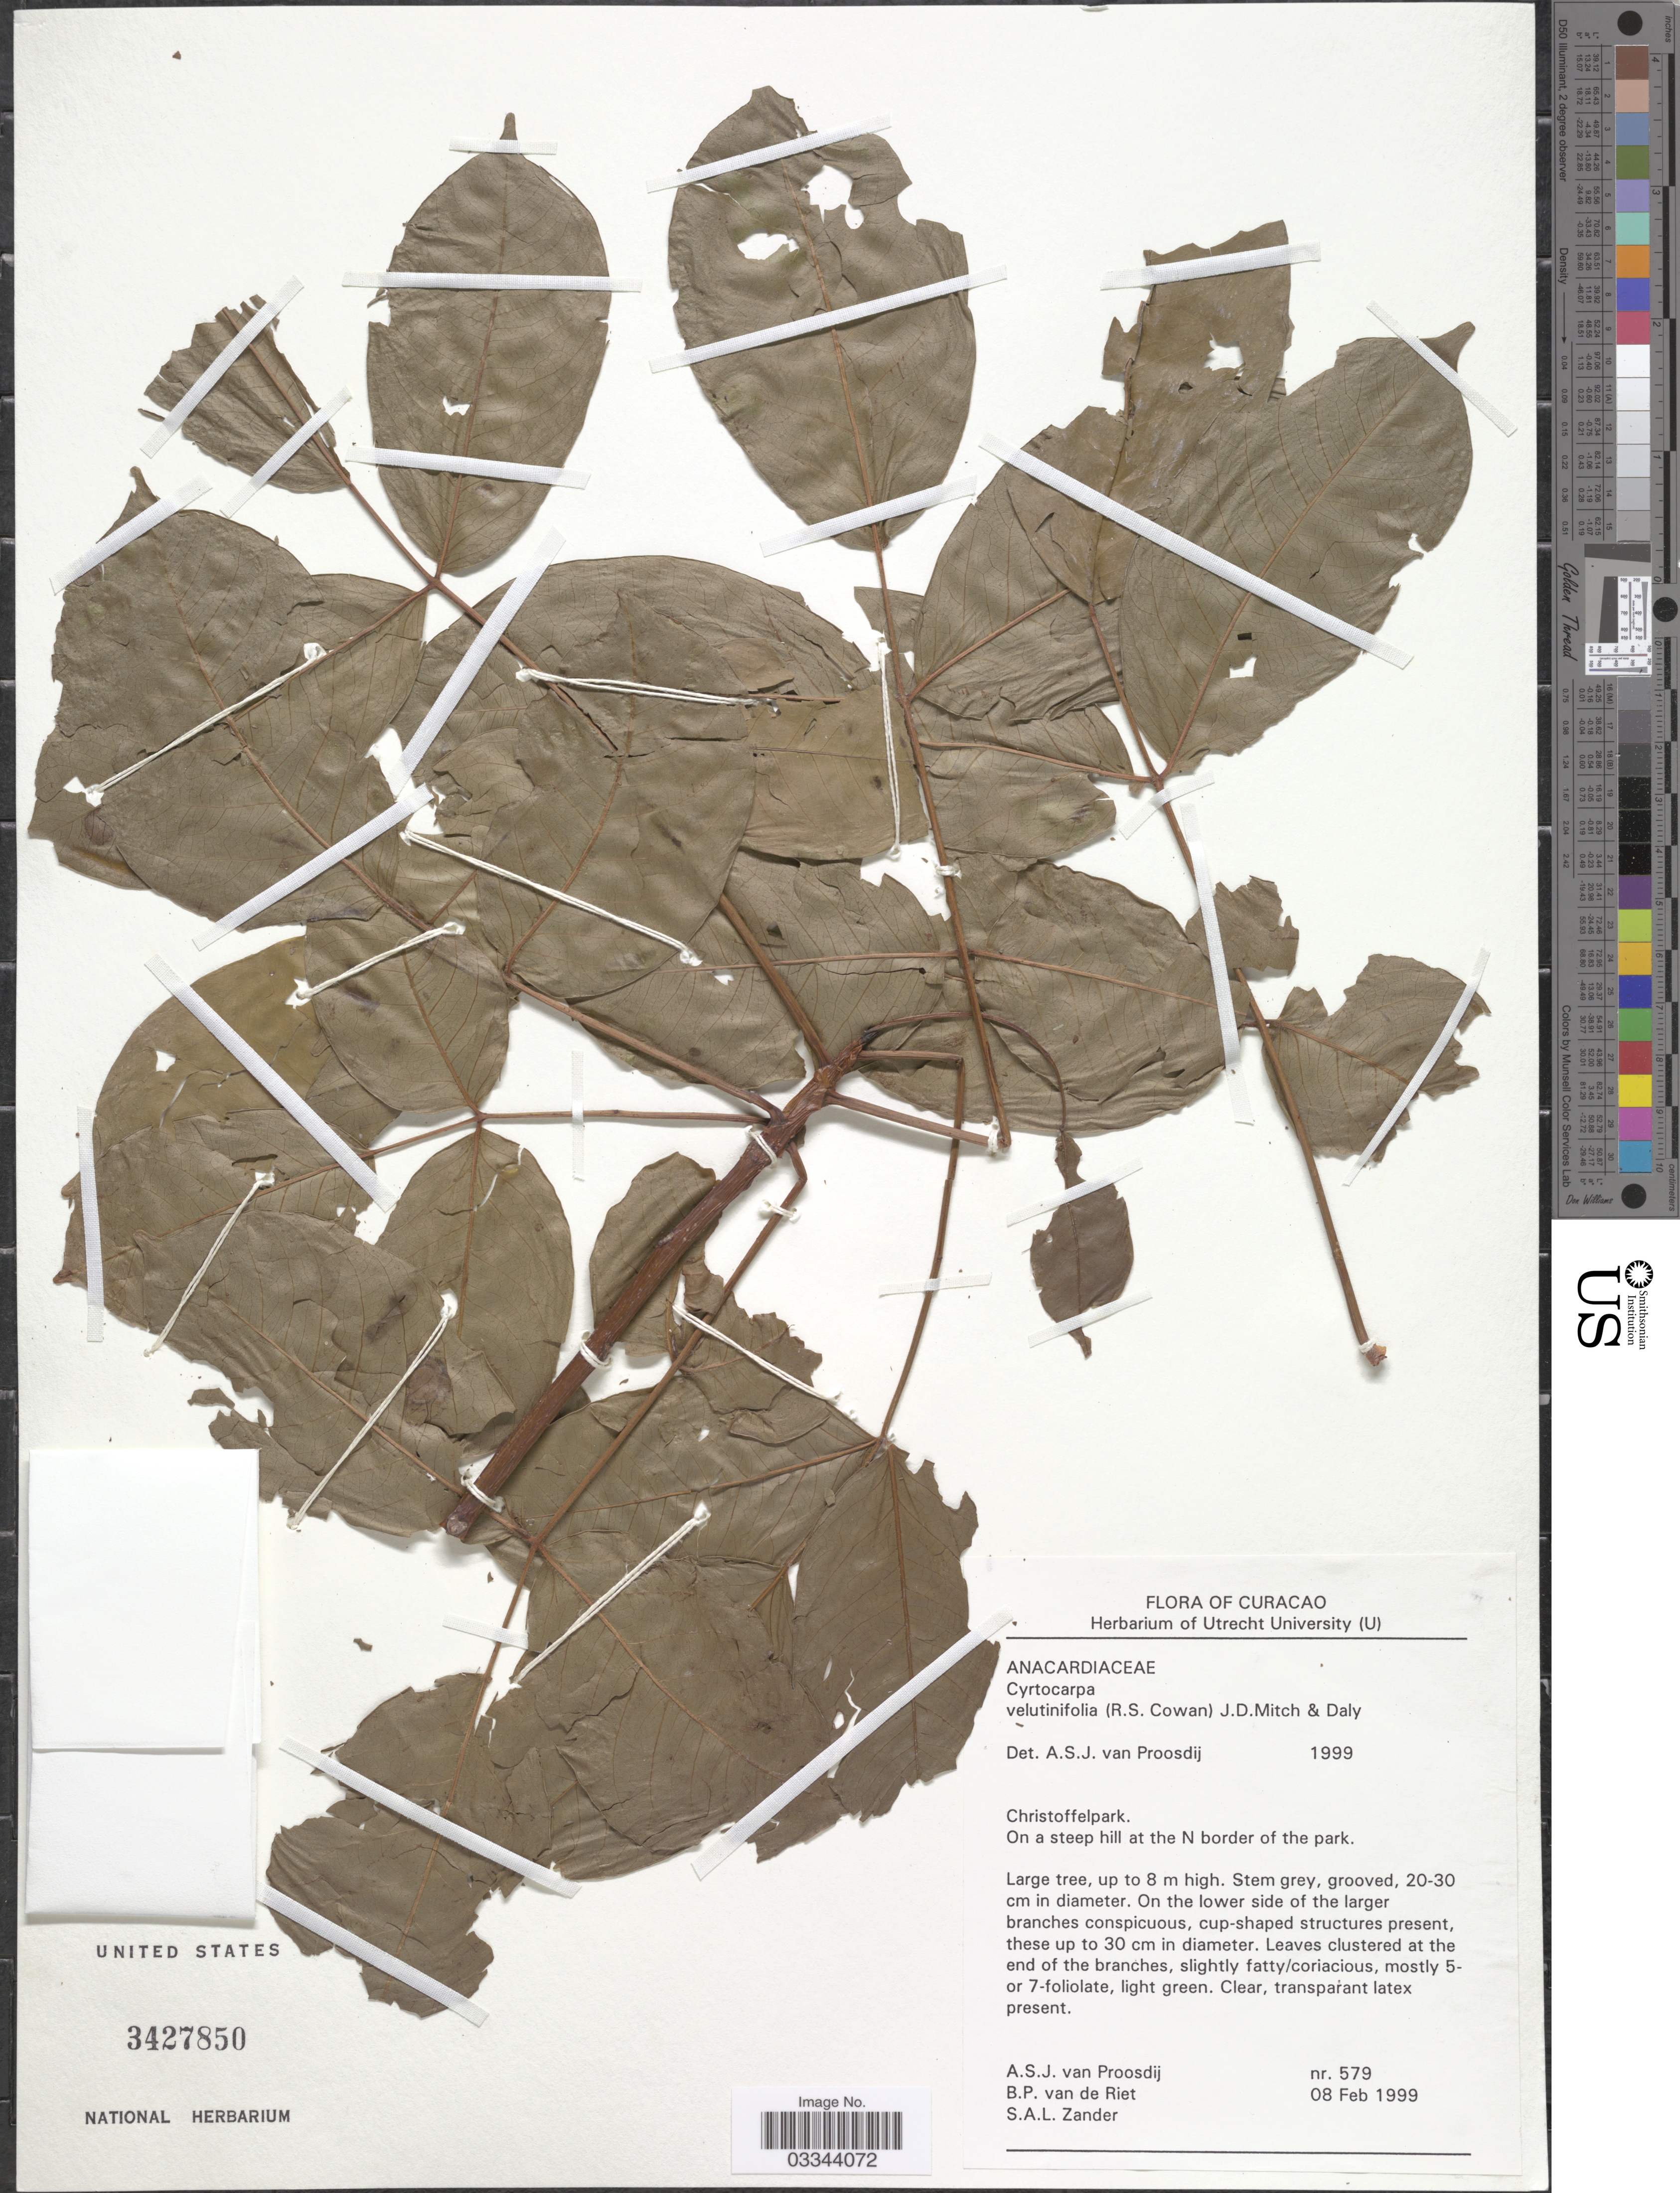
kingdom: Plantae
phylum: Tracheophyta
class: Magnoliopsida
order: Sapindales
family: Anacardiaceae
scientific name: Uniostium velutinifolium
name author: (R.S. Cowan) J.D. Mitch. & Daly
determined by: Mitchell, John D.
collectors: A. Proosdij, B. Riet & S. Zander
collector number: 579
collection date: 1999-02-08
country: Curaçao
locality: Christoffelpark. On a steep hill at the N border of the park.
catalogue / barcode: US 3427850